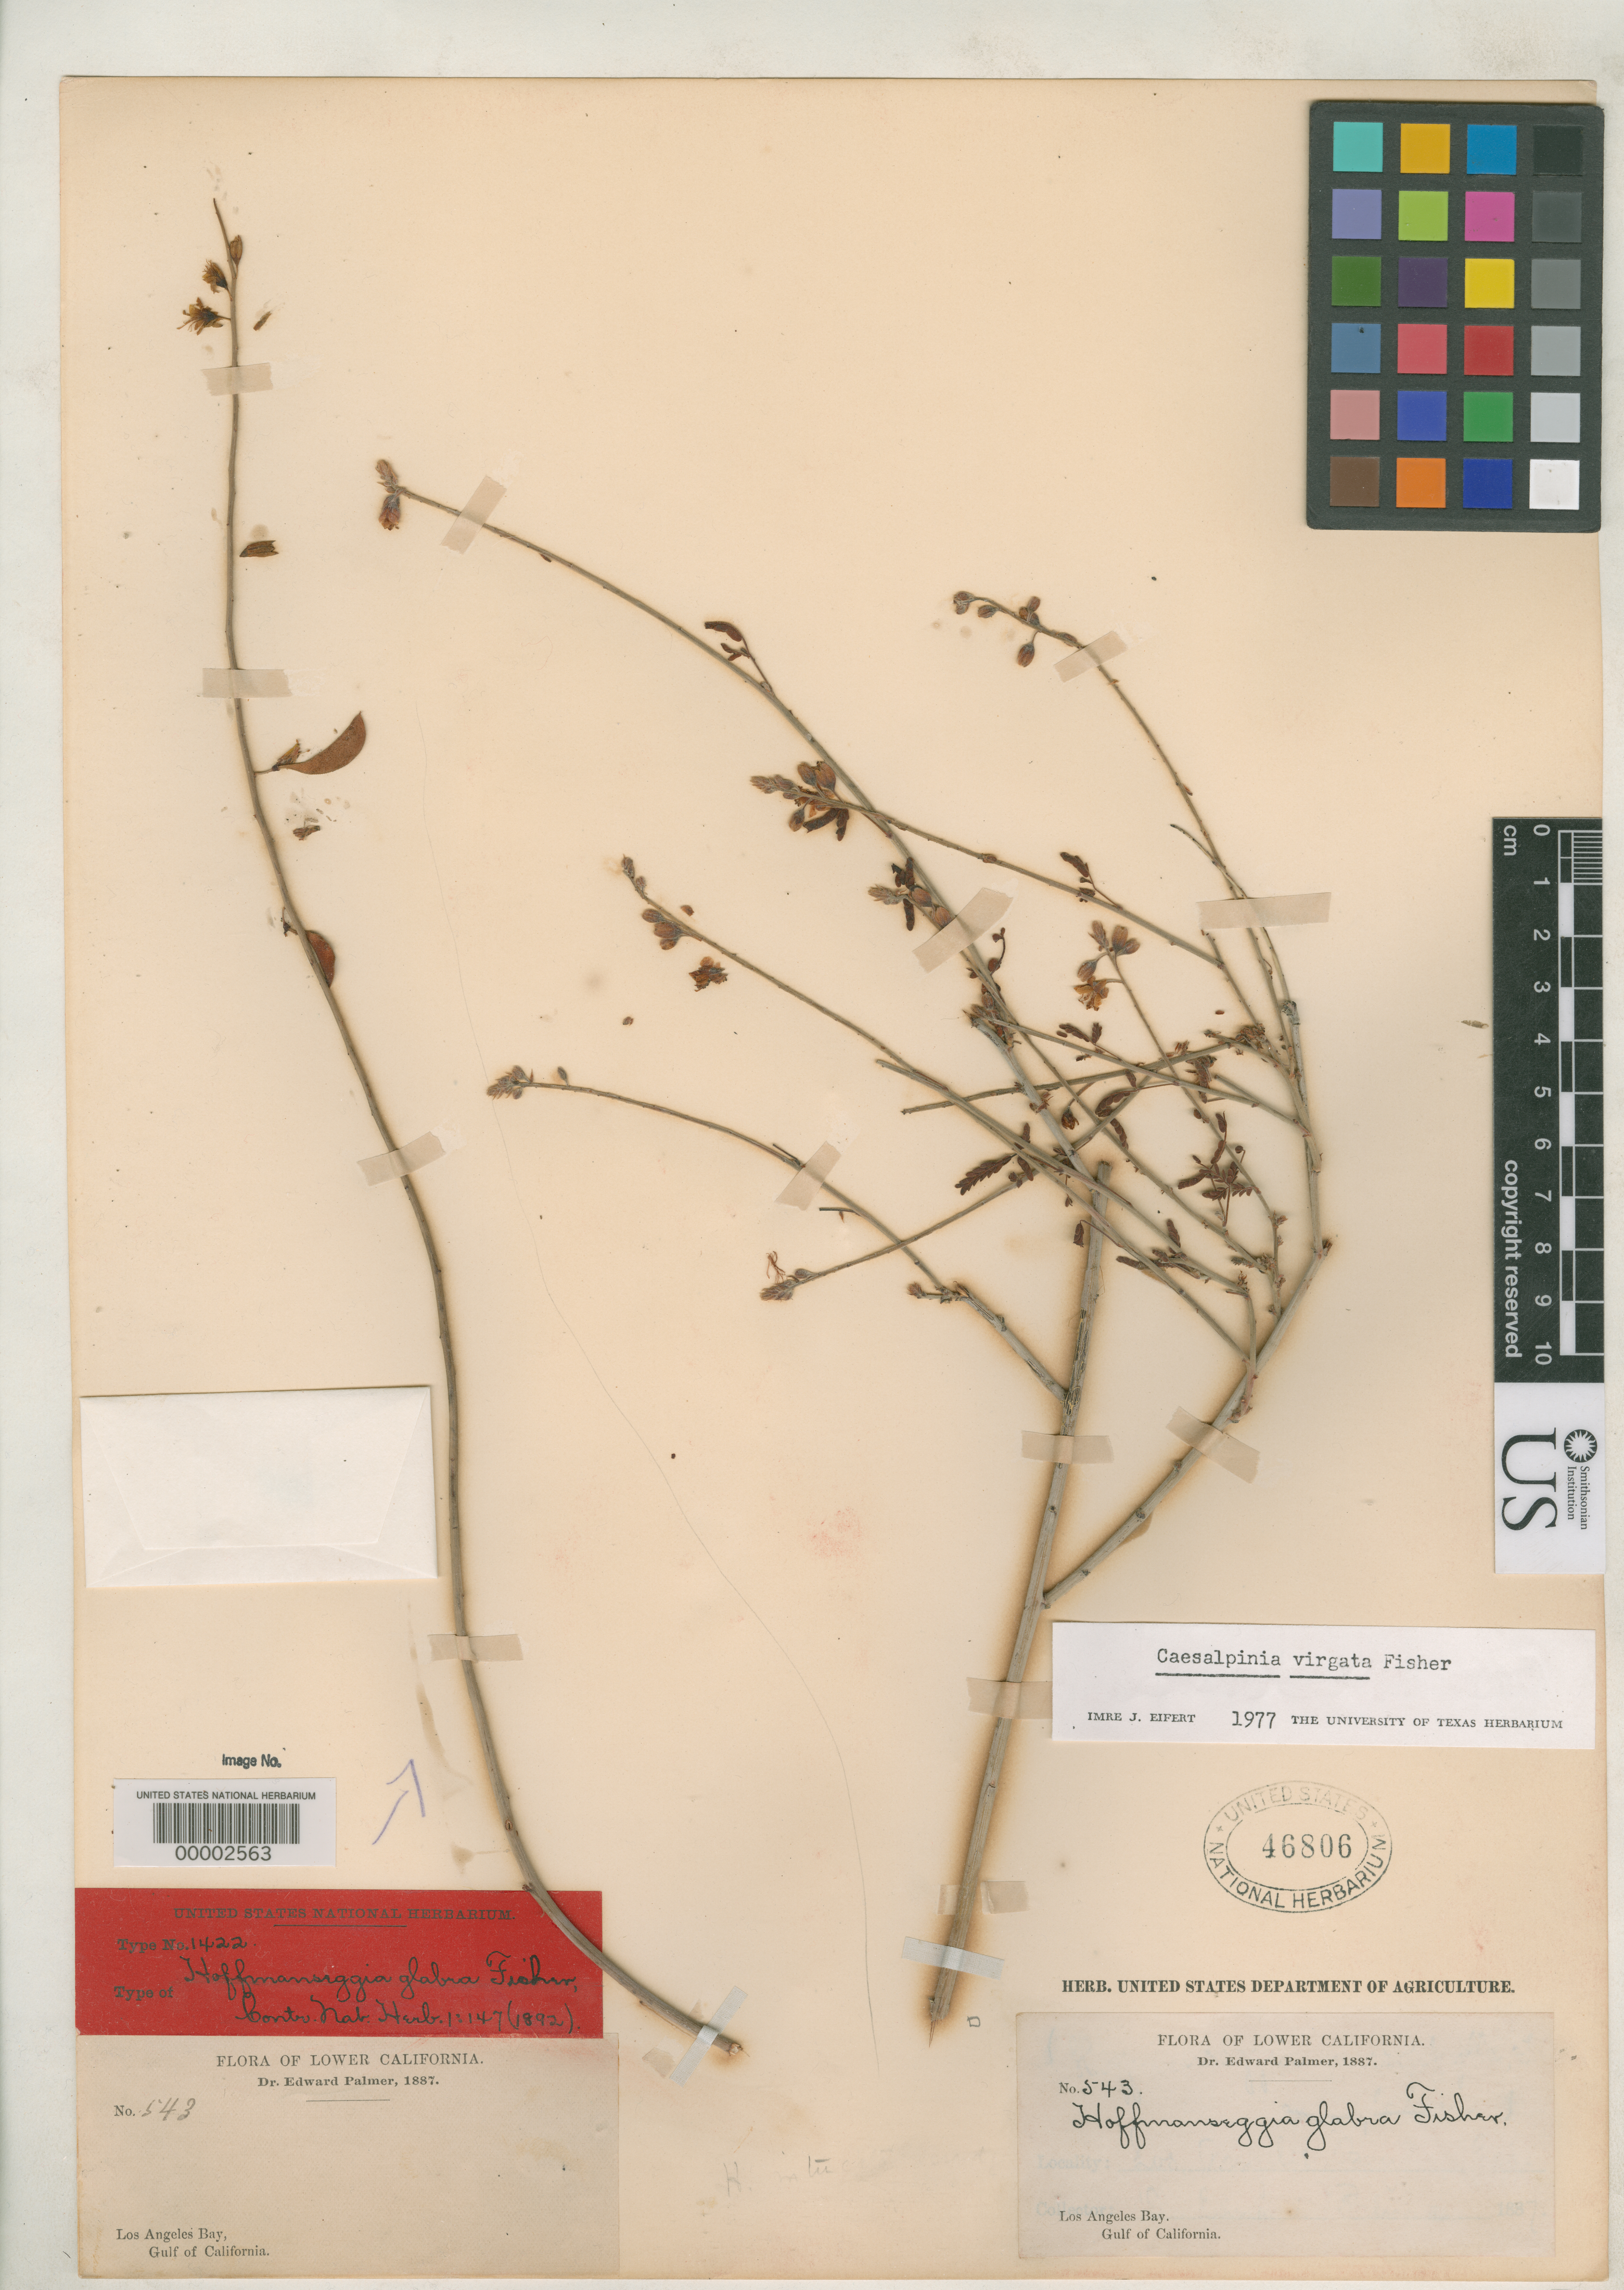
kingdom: Plantae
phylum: Tracheophyta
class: Magnoliopsida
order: Fabales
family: Fabaceae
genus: Hoffmannseggia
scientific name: Hoffmannseggia glabra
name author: Fisher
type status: Type Collection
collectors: E. Palmer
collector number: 543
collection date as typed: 1887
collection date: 1887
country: Mexico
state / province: Baja California Norte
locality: Los Angeles Bay, Gulf of California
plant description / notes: Apparently a mixed collection?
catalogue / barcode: US 46806